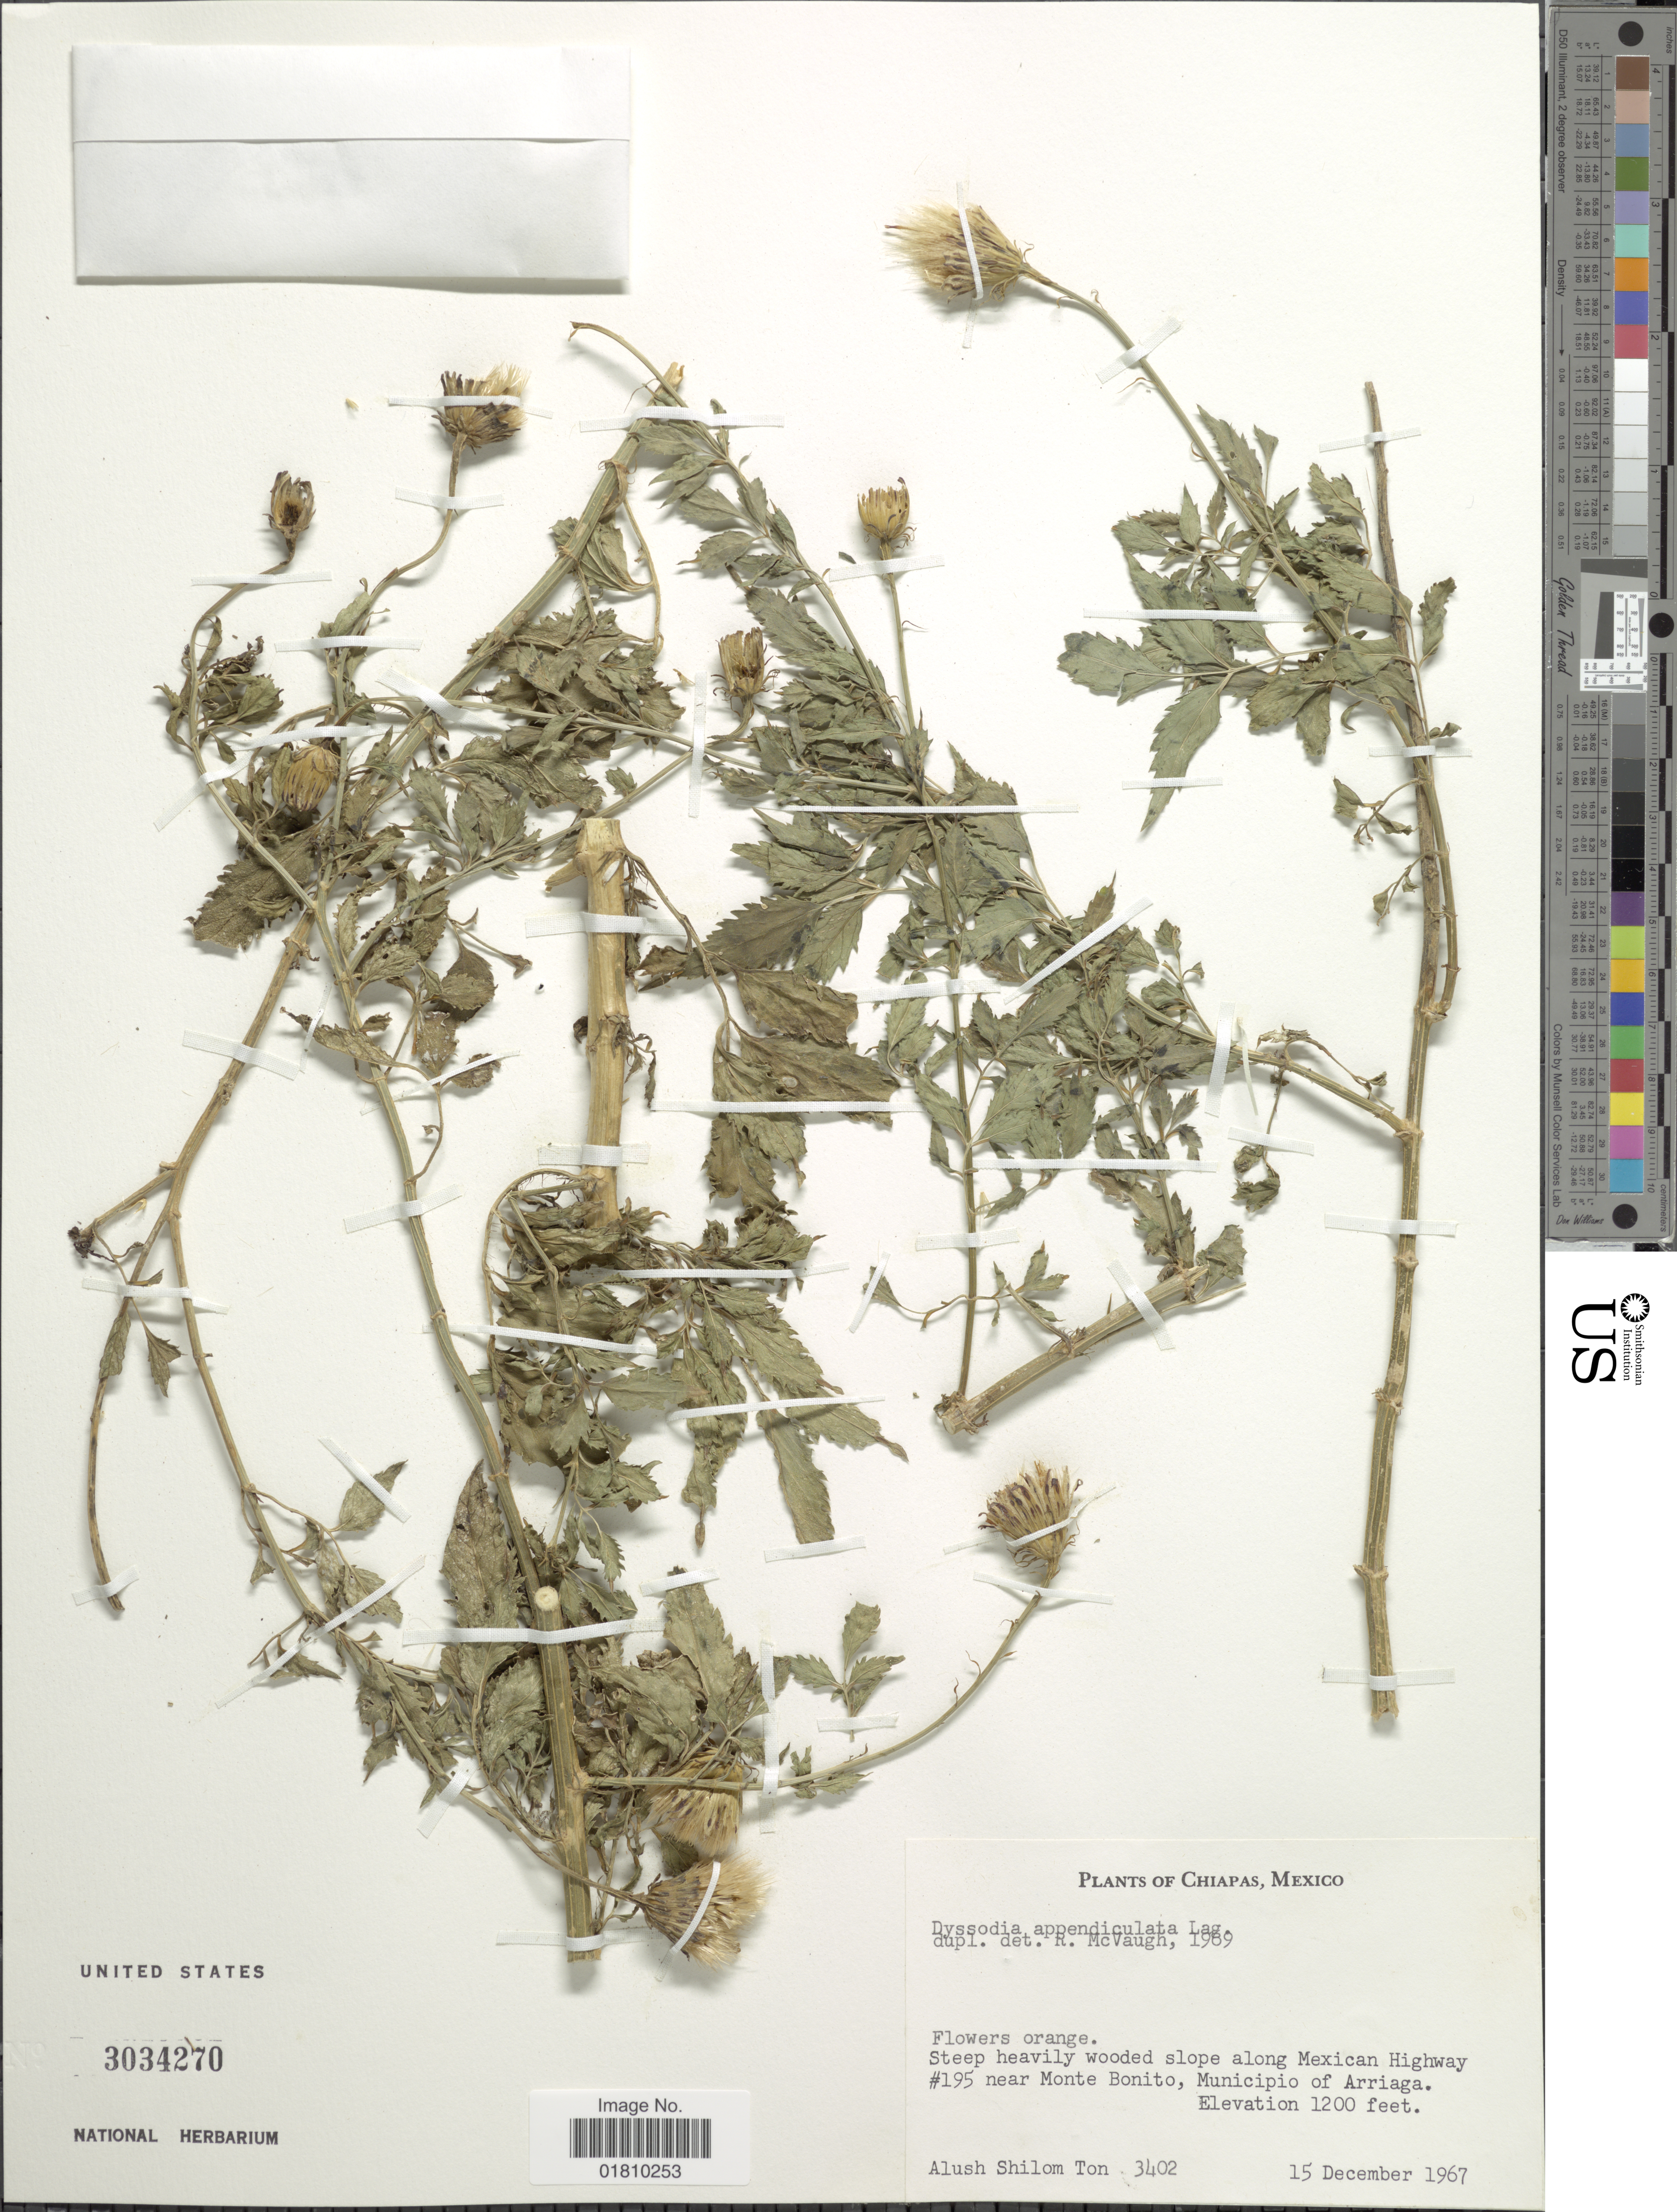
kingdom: Plantae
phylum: Tracheophyta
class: Magnoliopsida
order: Asterales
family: Asteraceae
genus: Adenophyllum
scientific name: Adenophyllum appendiculatum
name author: (Lag.) Strother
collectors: A. M. Ton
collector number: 3402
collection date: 1967-12-15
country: Mexico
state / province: Chiapas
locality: Steep heavily wooded slope along Mexican Highway #195 near Monte Bonito, Municipio of Arriaga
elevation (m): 366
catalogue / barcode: US 3034270